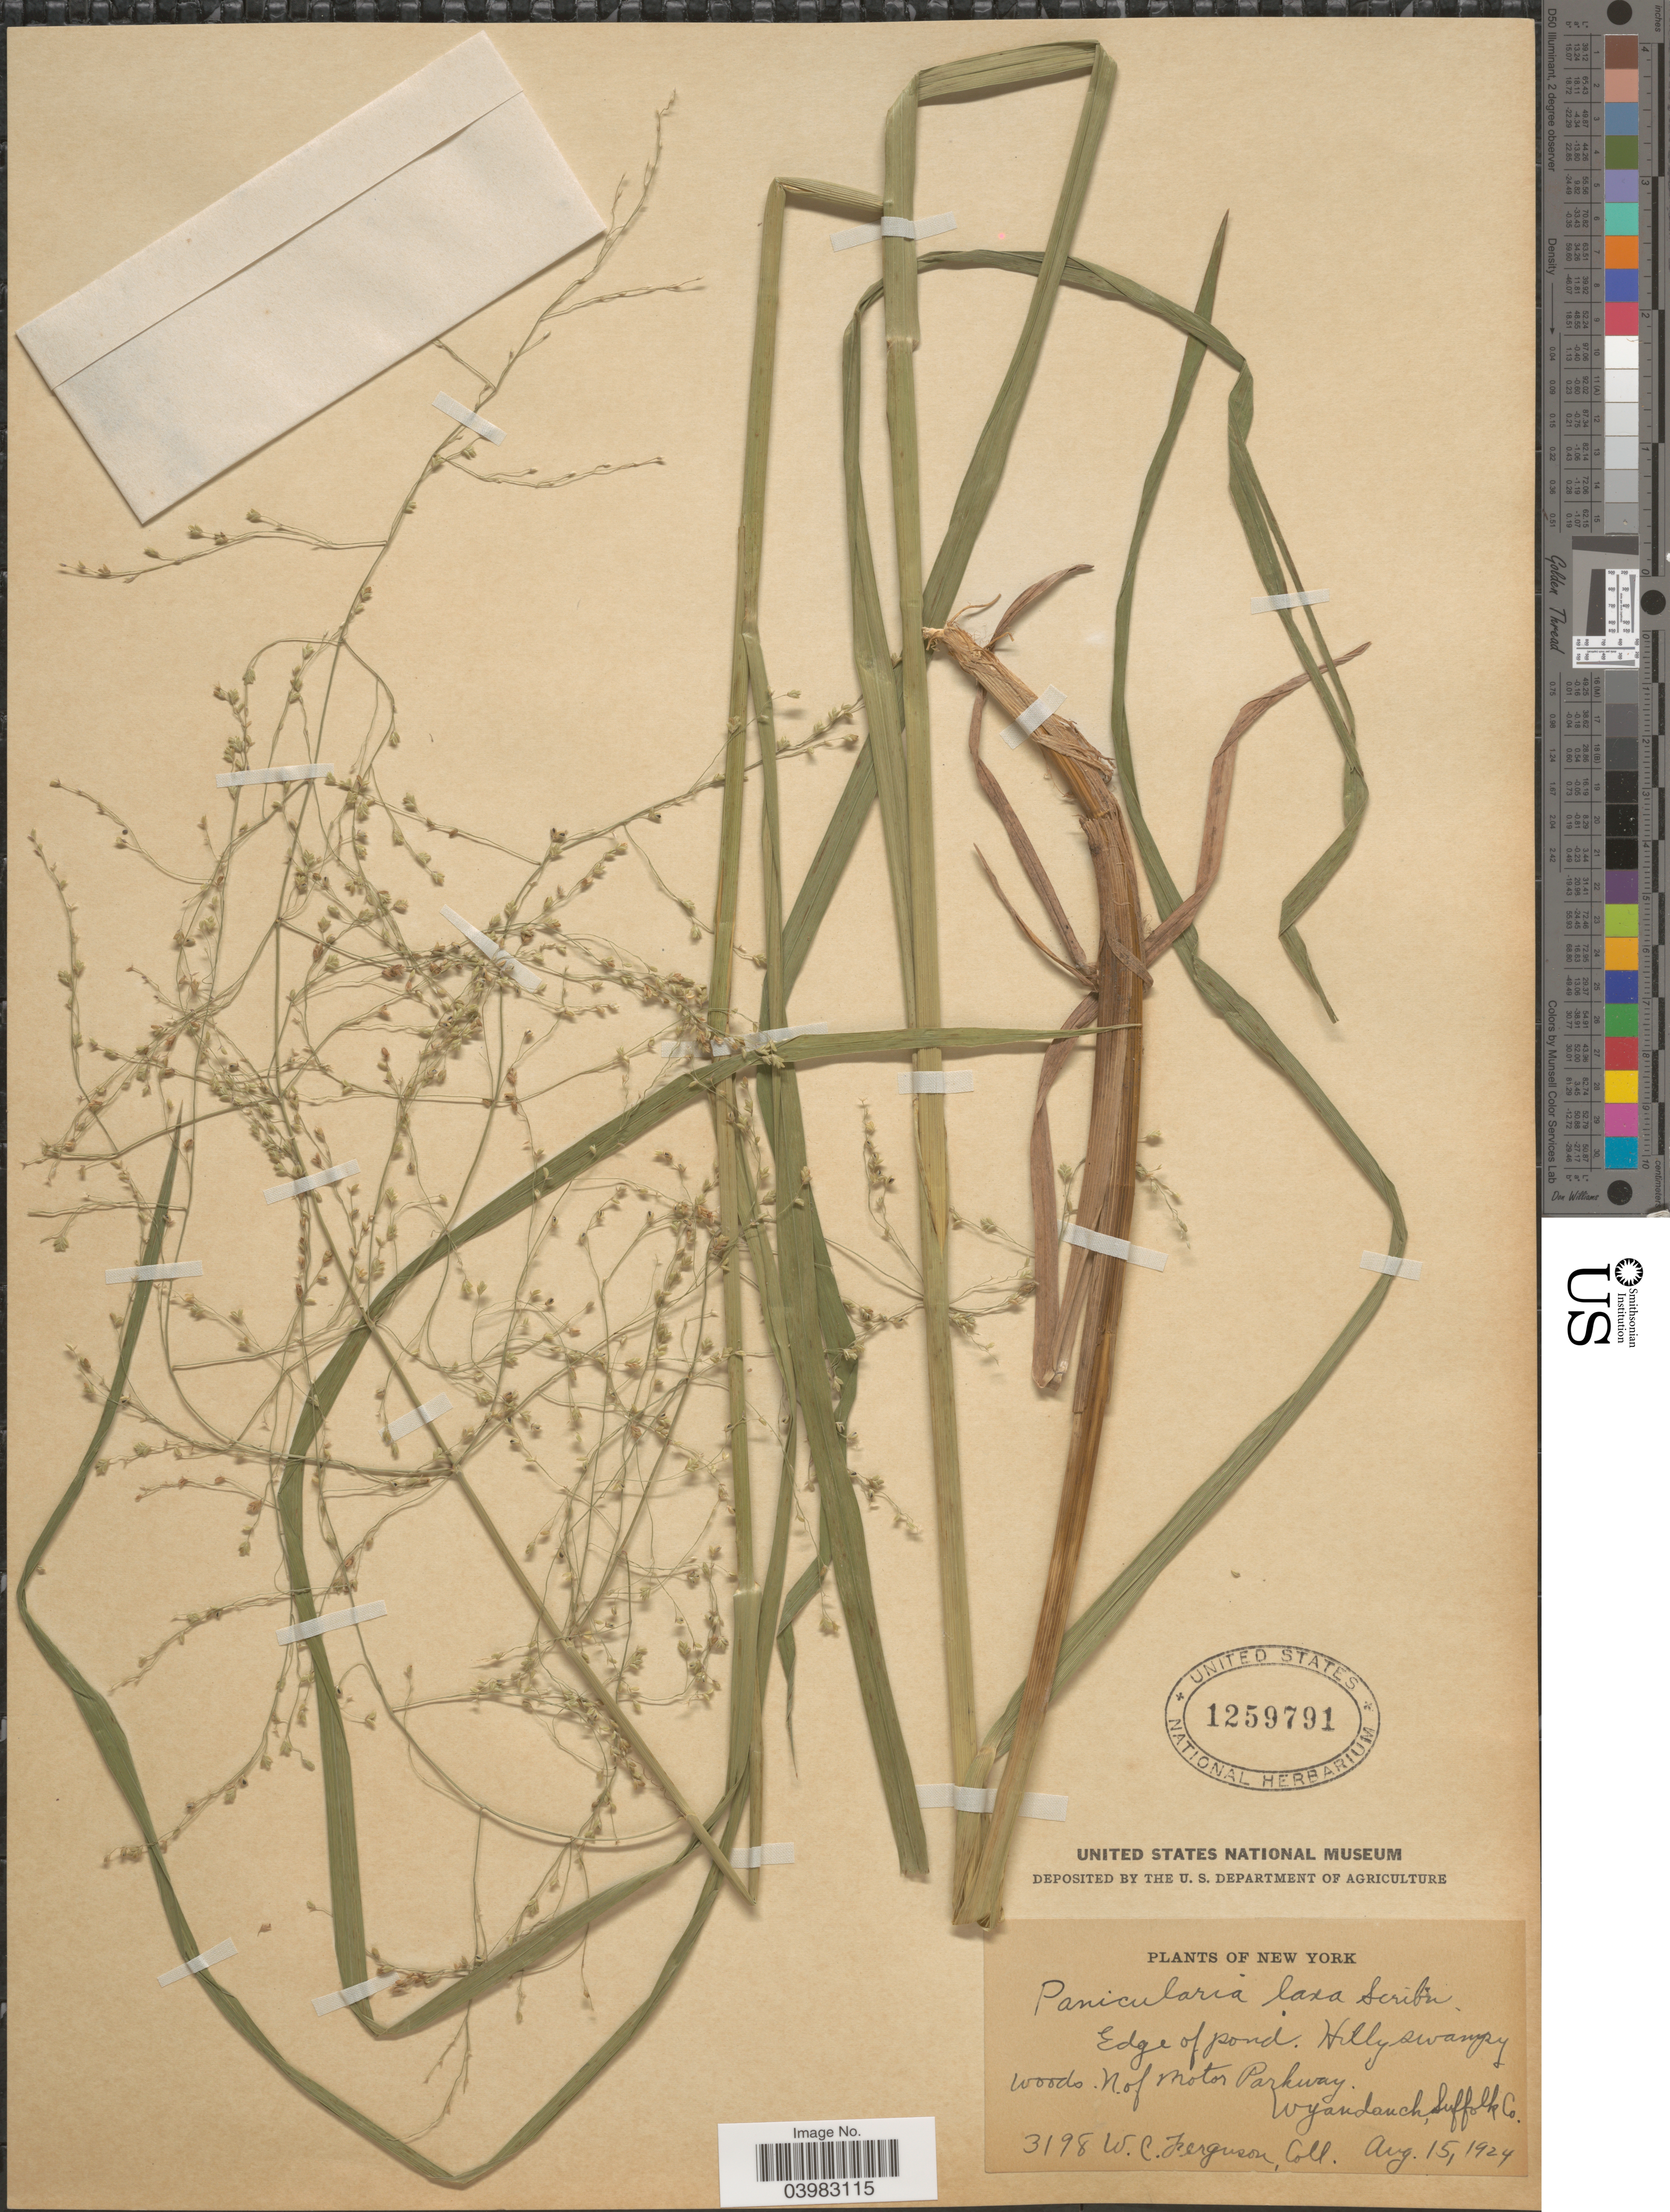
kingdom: Plantae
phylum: Tracheophyta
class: Liliopsida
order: Poales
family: Poaceae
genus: Glyceria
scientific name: Glyceria canadensis var. laxa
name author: (Scribn.) Hitchc.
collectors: W. Ferguson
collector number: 3198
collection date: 1924-08-15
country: United States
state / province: New York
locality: Edge of pond. Hilly swampy woods N. of Motor Parkway. Wyandanch, Suffolk Co.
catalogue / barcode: US 1259791